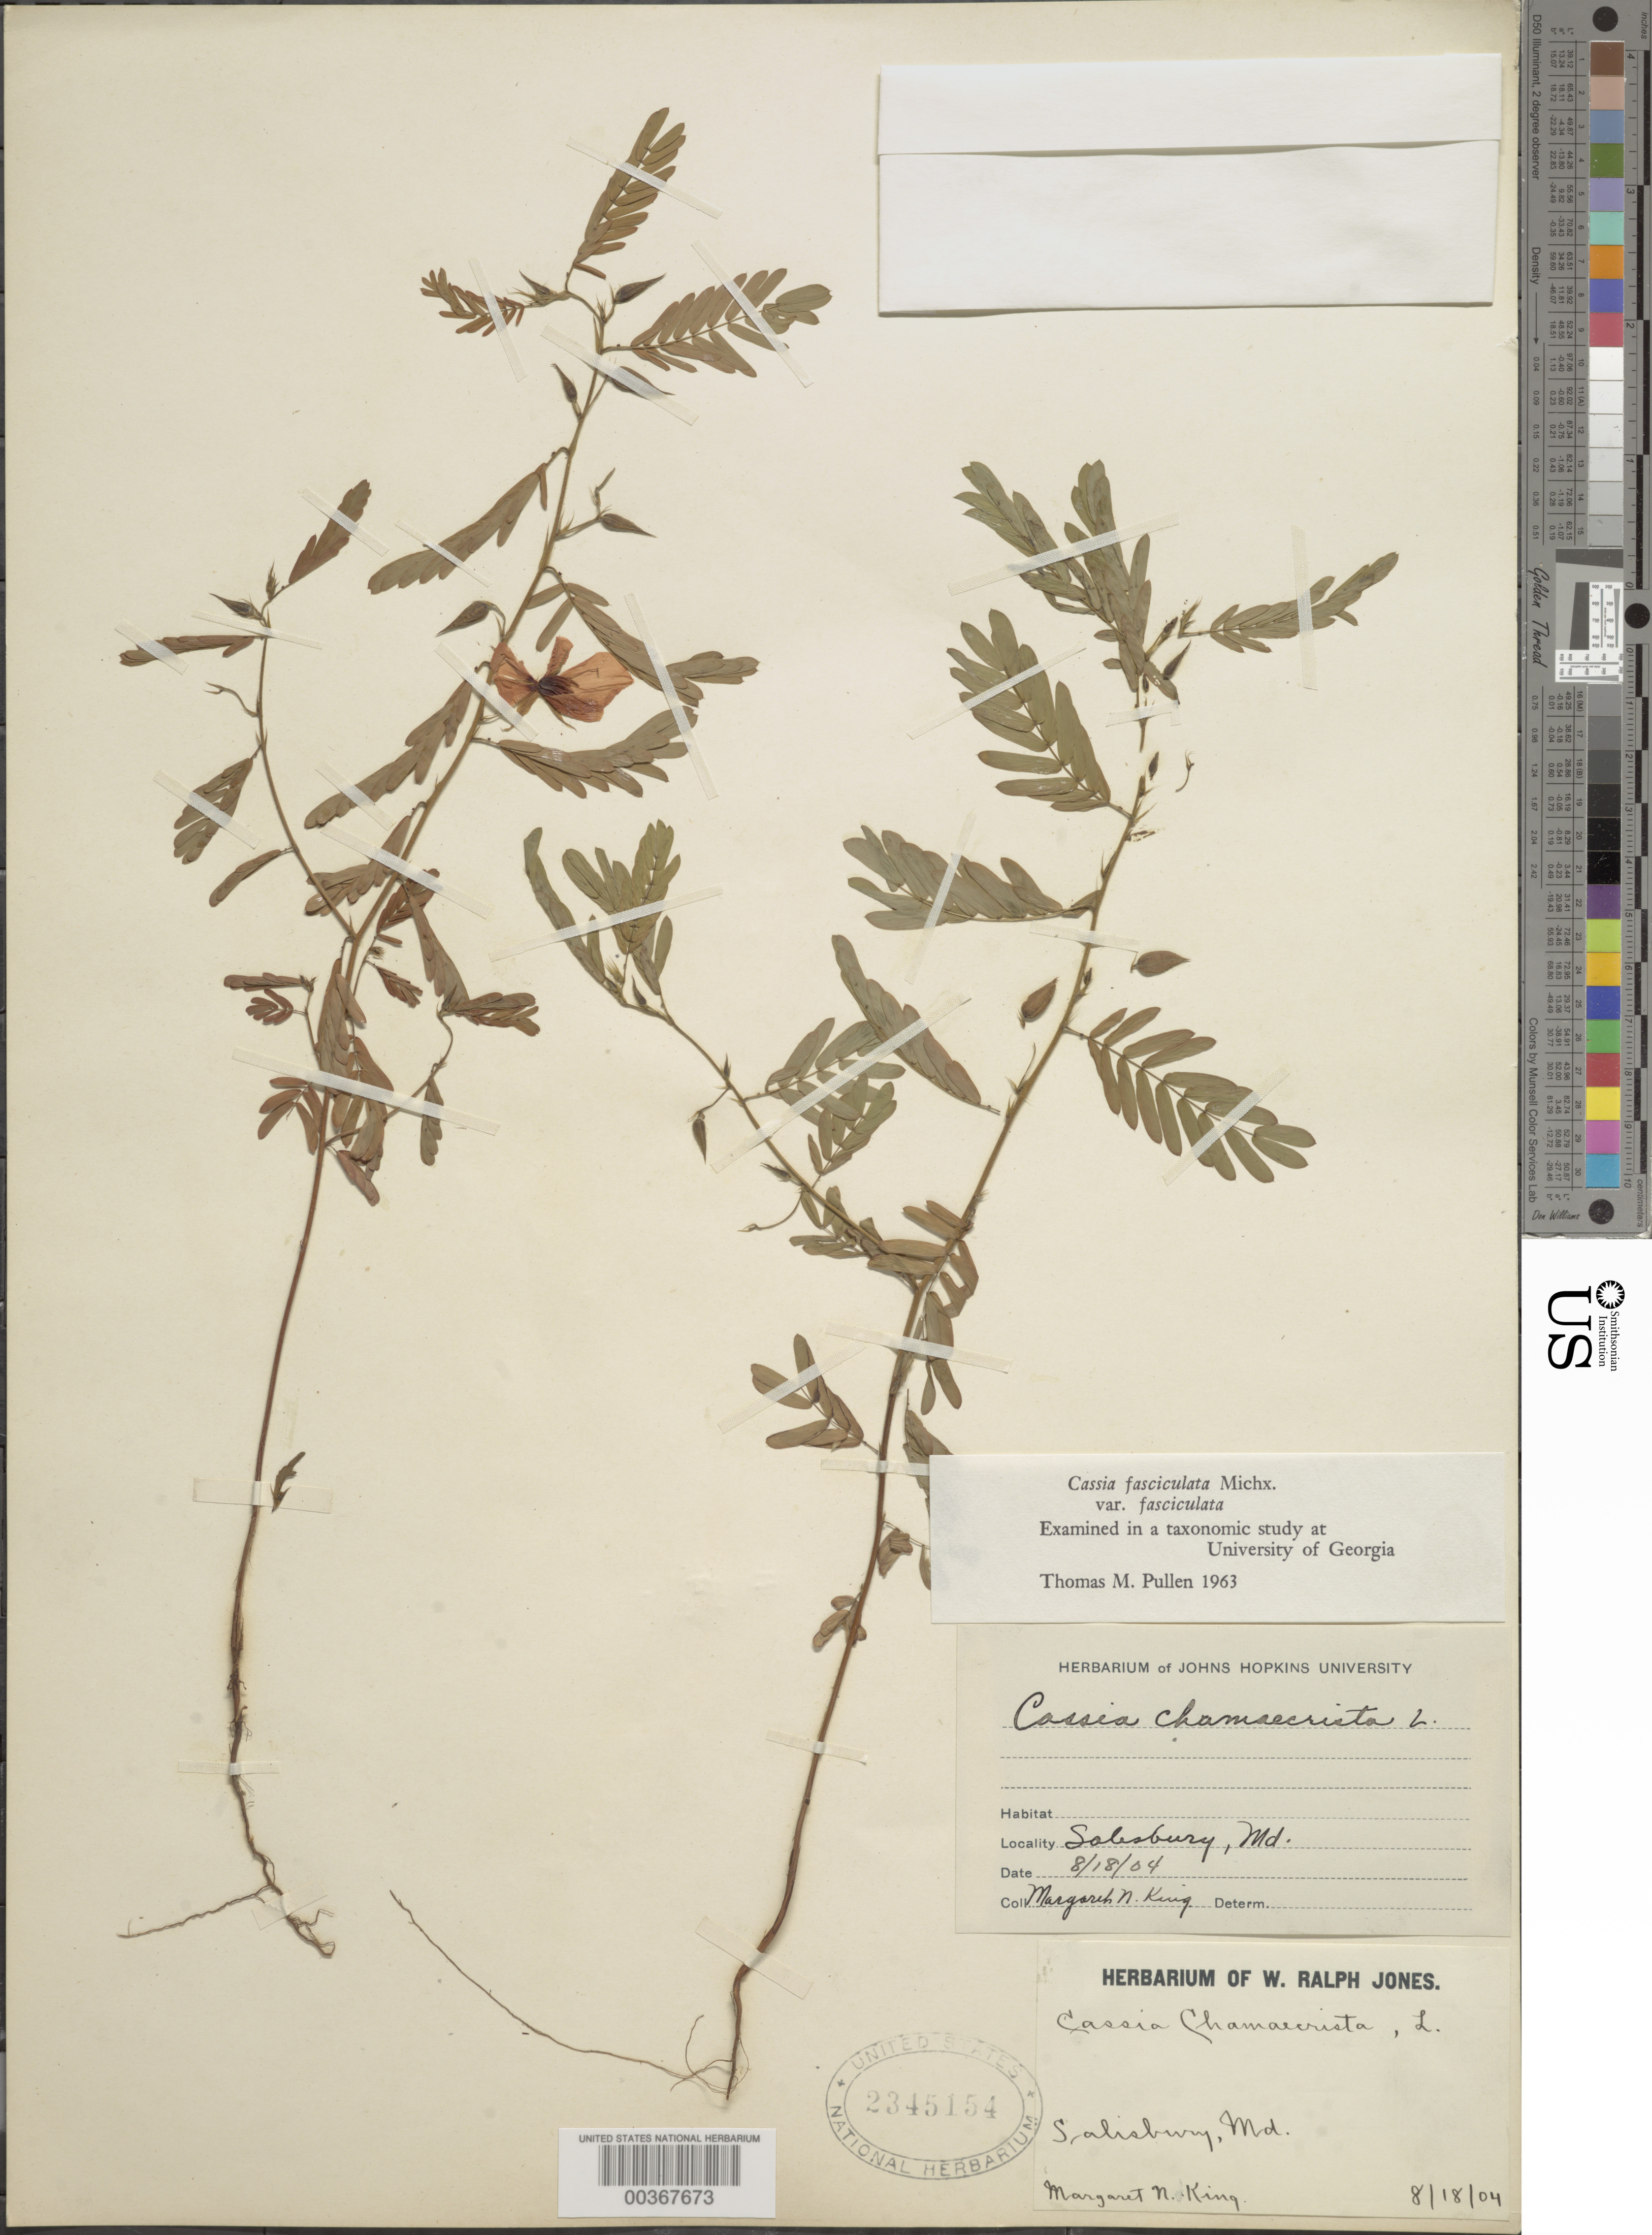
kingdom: Plantae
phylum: Tracheophyta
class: Magnoliopsida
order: Fabales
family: Fabaceae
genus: Chamaecrista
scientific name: Chamaecrista fasciculata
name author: (Michx.) Greene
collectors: M. King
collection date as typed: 18 Aug 1904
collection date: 1904-08-18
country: United States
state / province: Maryland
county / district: Wicomico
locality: Salisbury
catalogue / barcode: US 2345154